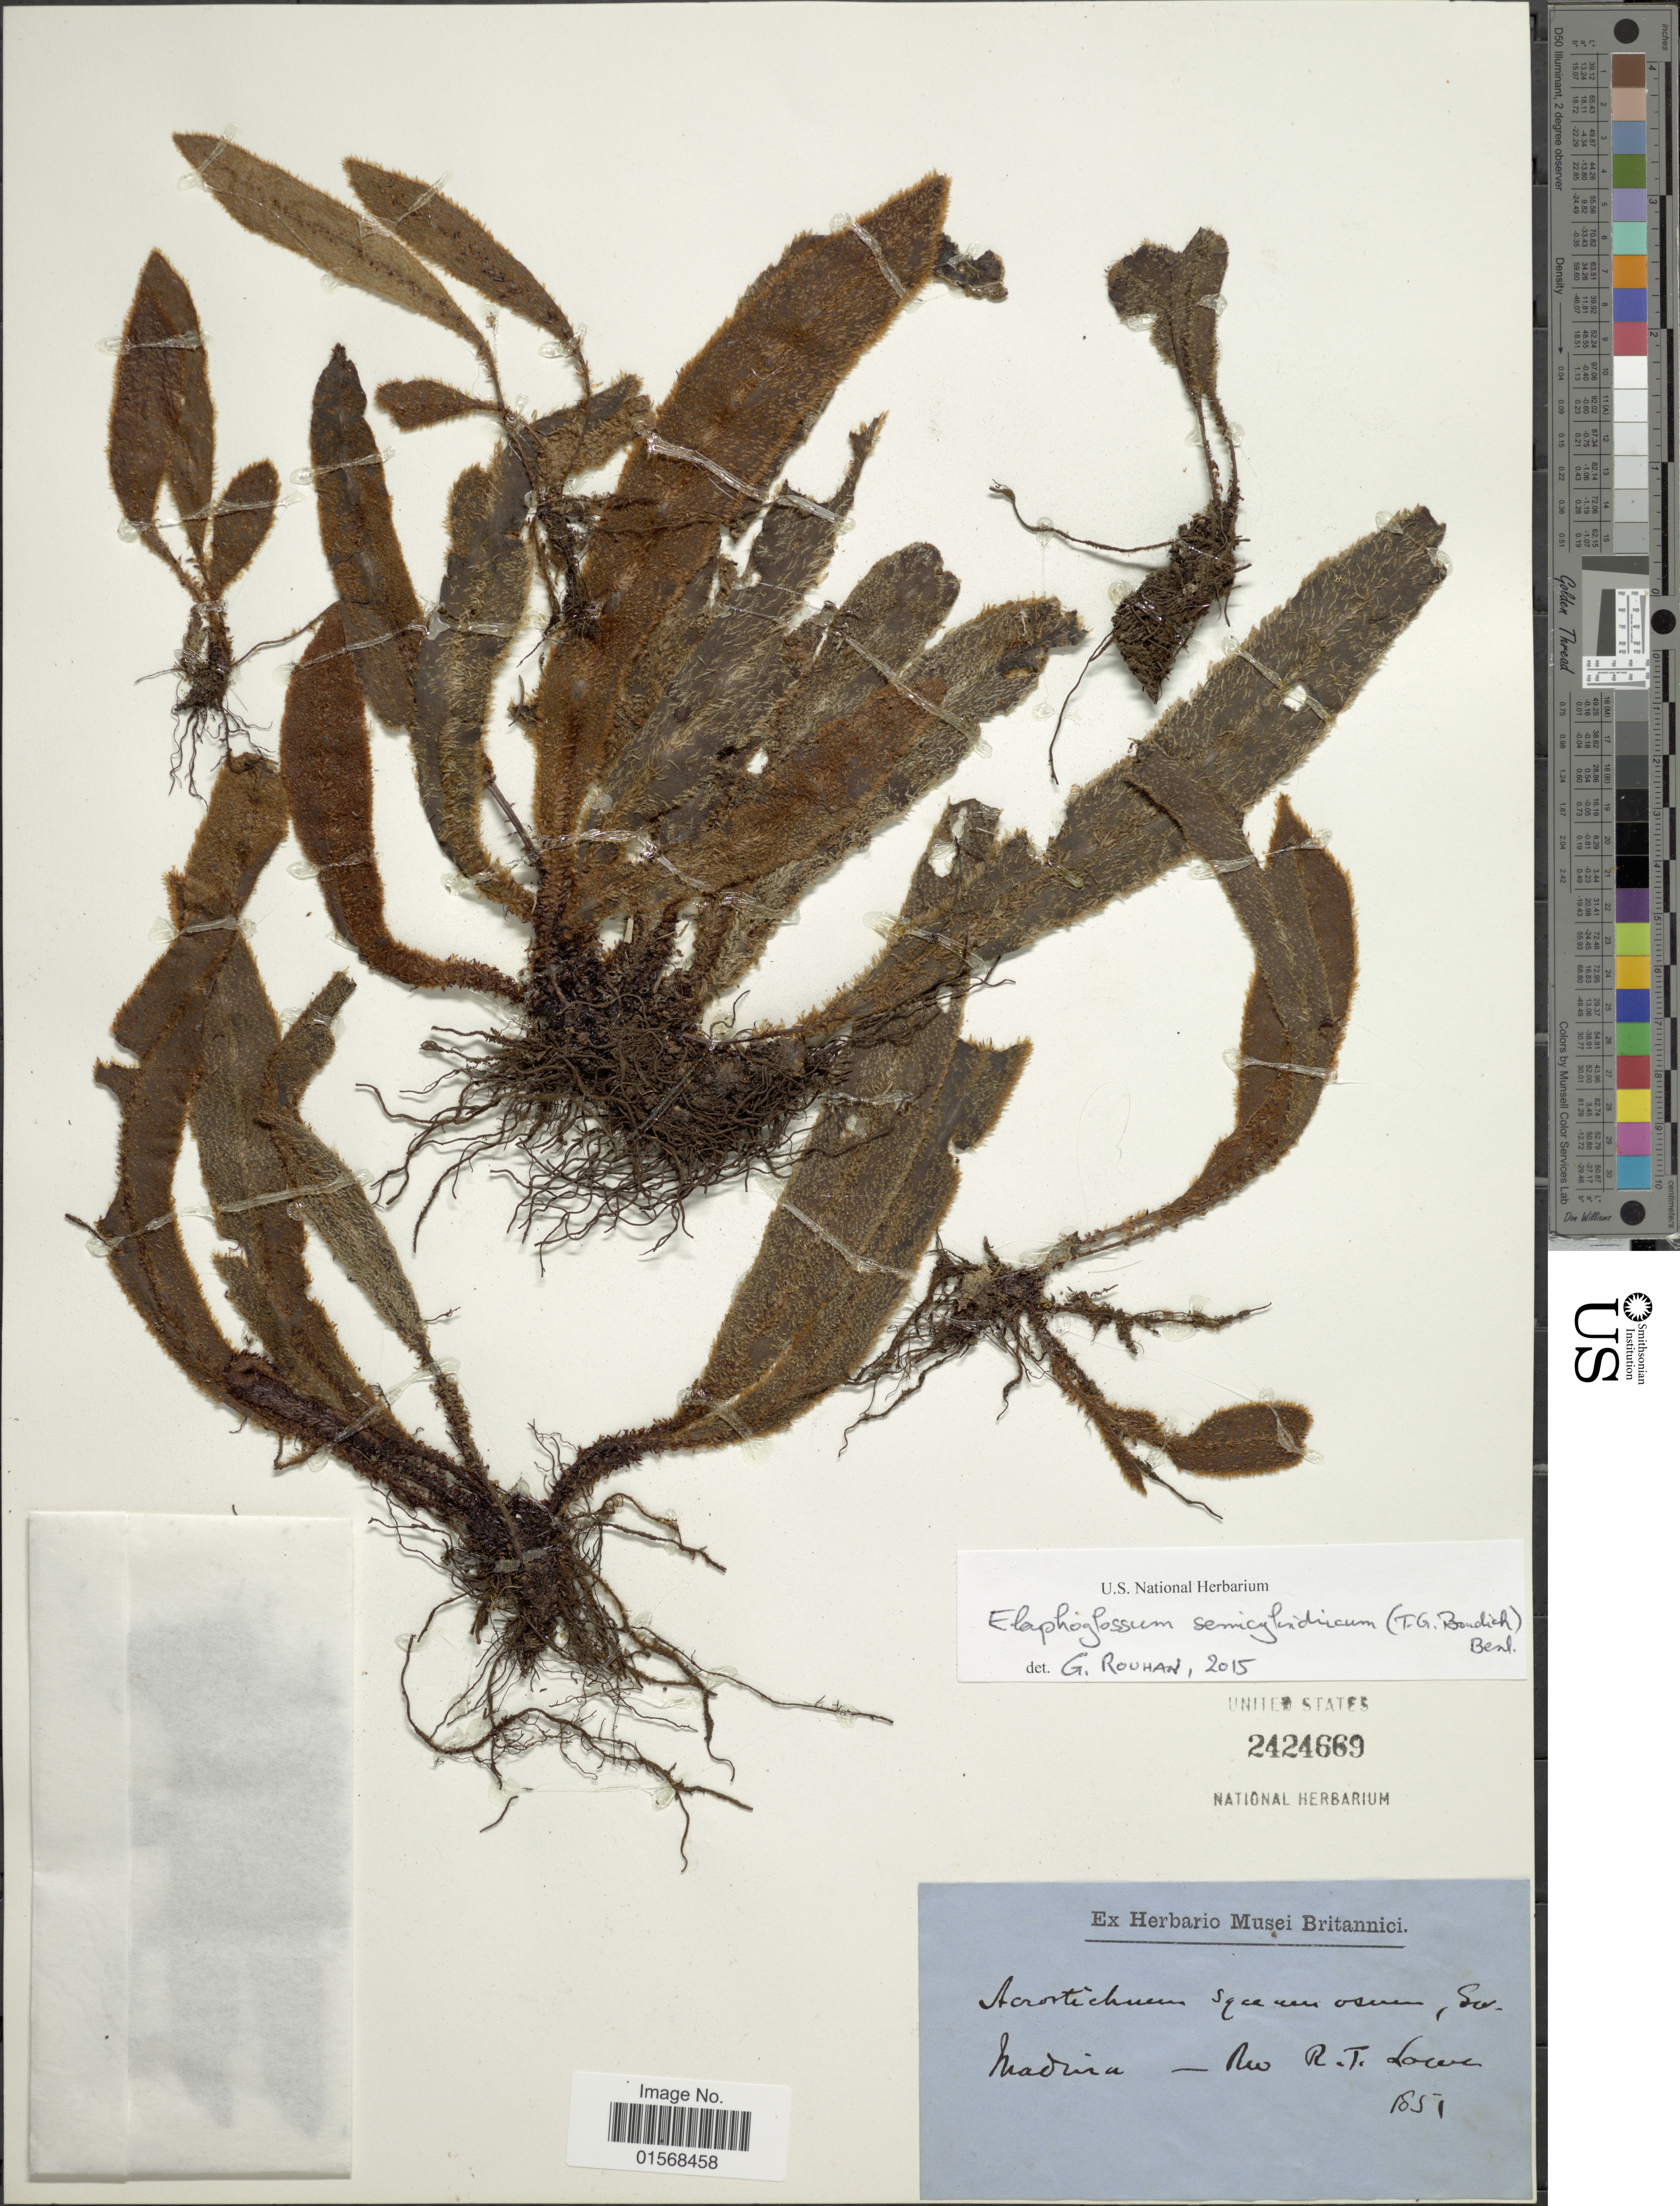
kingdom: Plantae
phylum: Tracheophyta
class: Polypodiopsida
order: Polypodiales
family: Dryopteridaceae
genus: Elaphoglossum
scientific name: Elaphoglossum semicylindricum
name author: (T.E. Bowdich) Benl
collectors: R. T. Lowe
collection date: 1851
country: Portugal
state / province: Madeira (Aut. Reg.)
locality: Madina - Nw.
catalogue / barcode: US 2424669